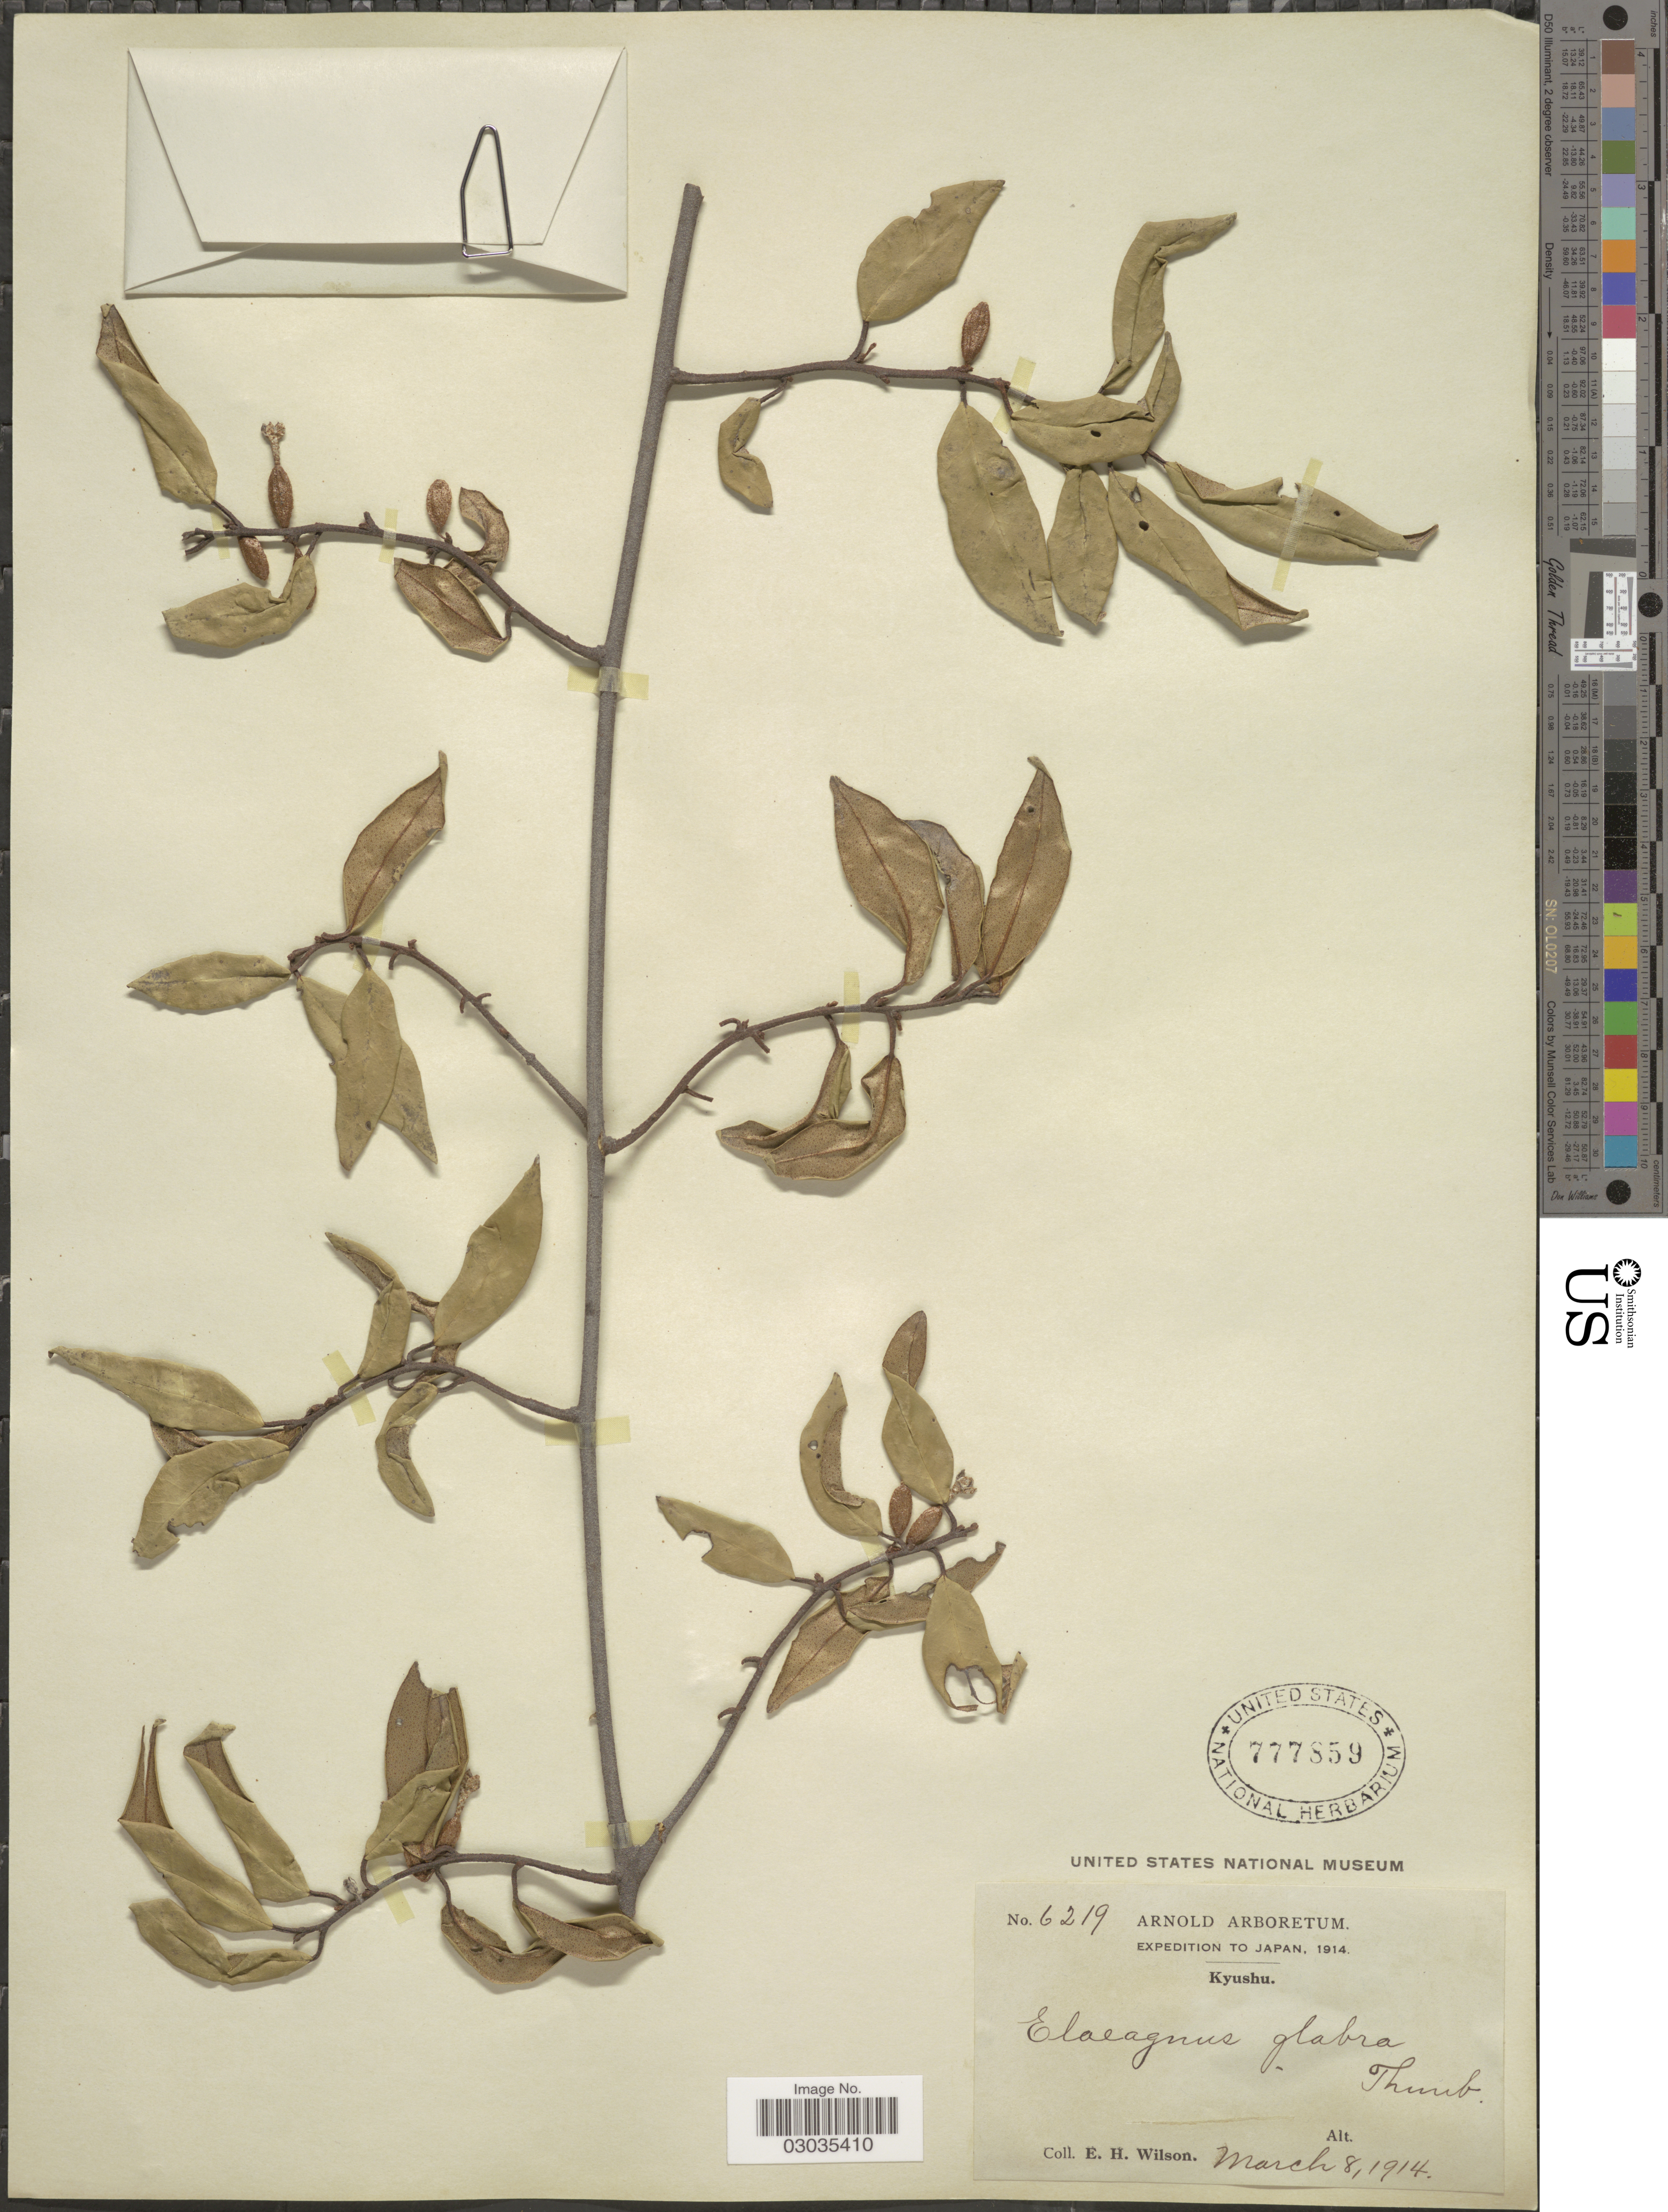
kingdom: Plantae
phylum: Tracheophyta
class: Magnoliopsida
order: Rosales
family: Elaeagnaceae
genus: Elaeagnus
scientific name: Elaeagnus glabra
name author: Thunb.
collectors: E. Wilson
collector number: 6219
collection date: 1914-03-08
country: Japan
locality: Kyushu.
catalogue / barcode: US 777859